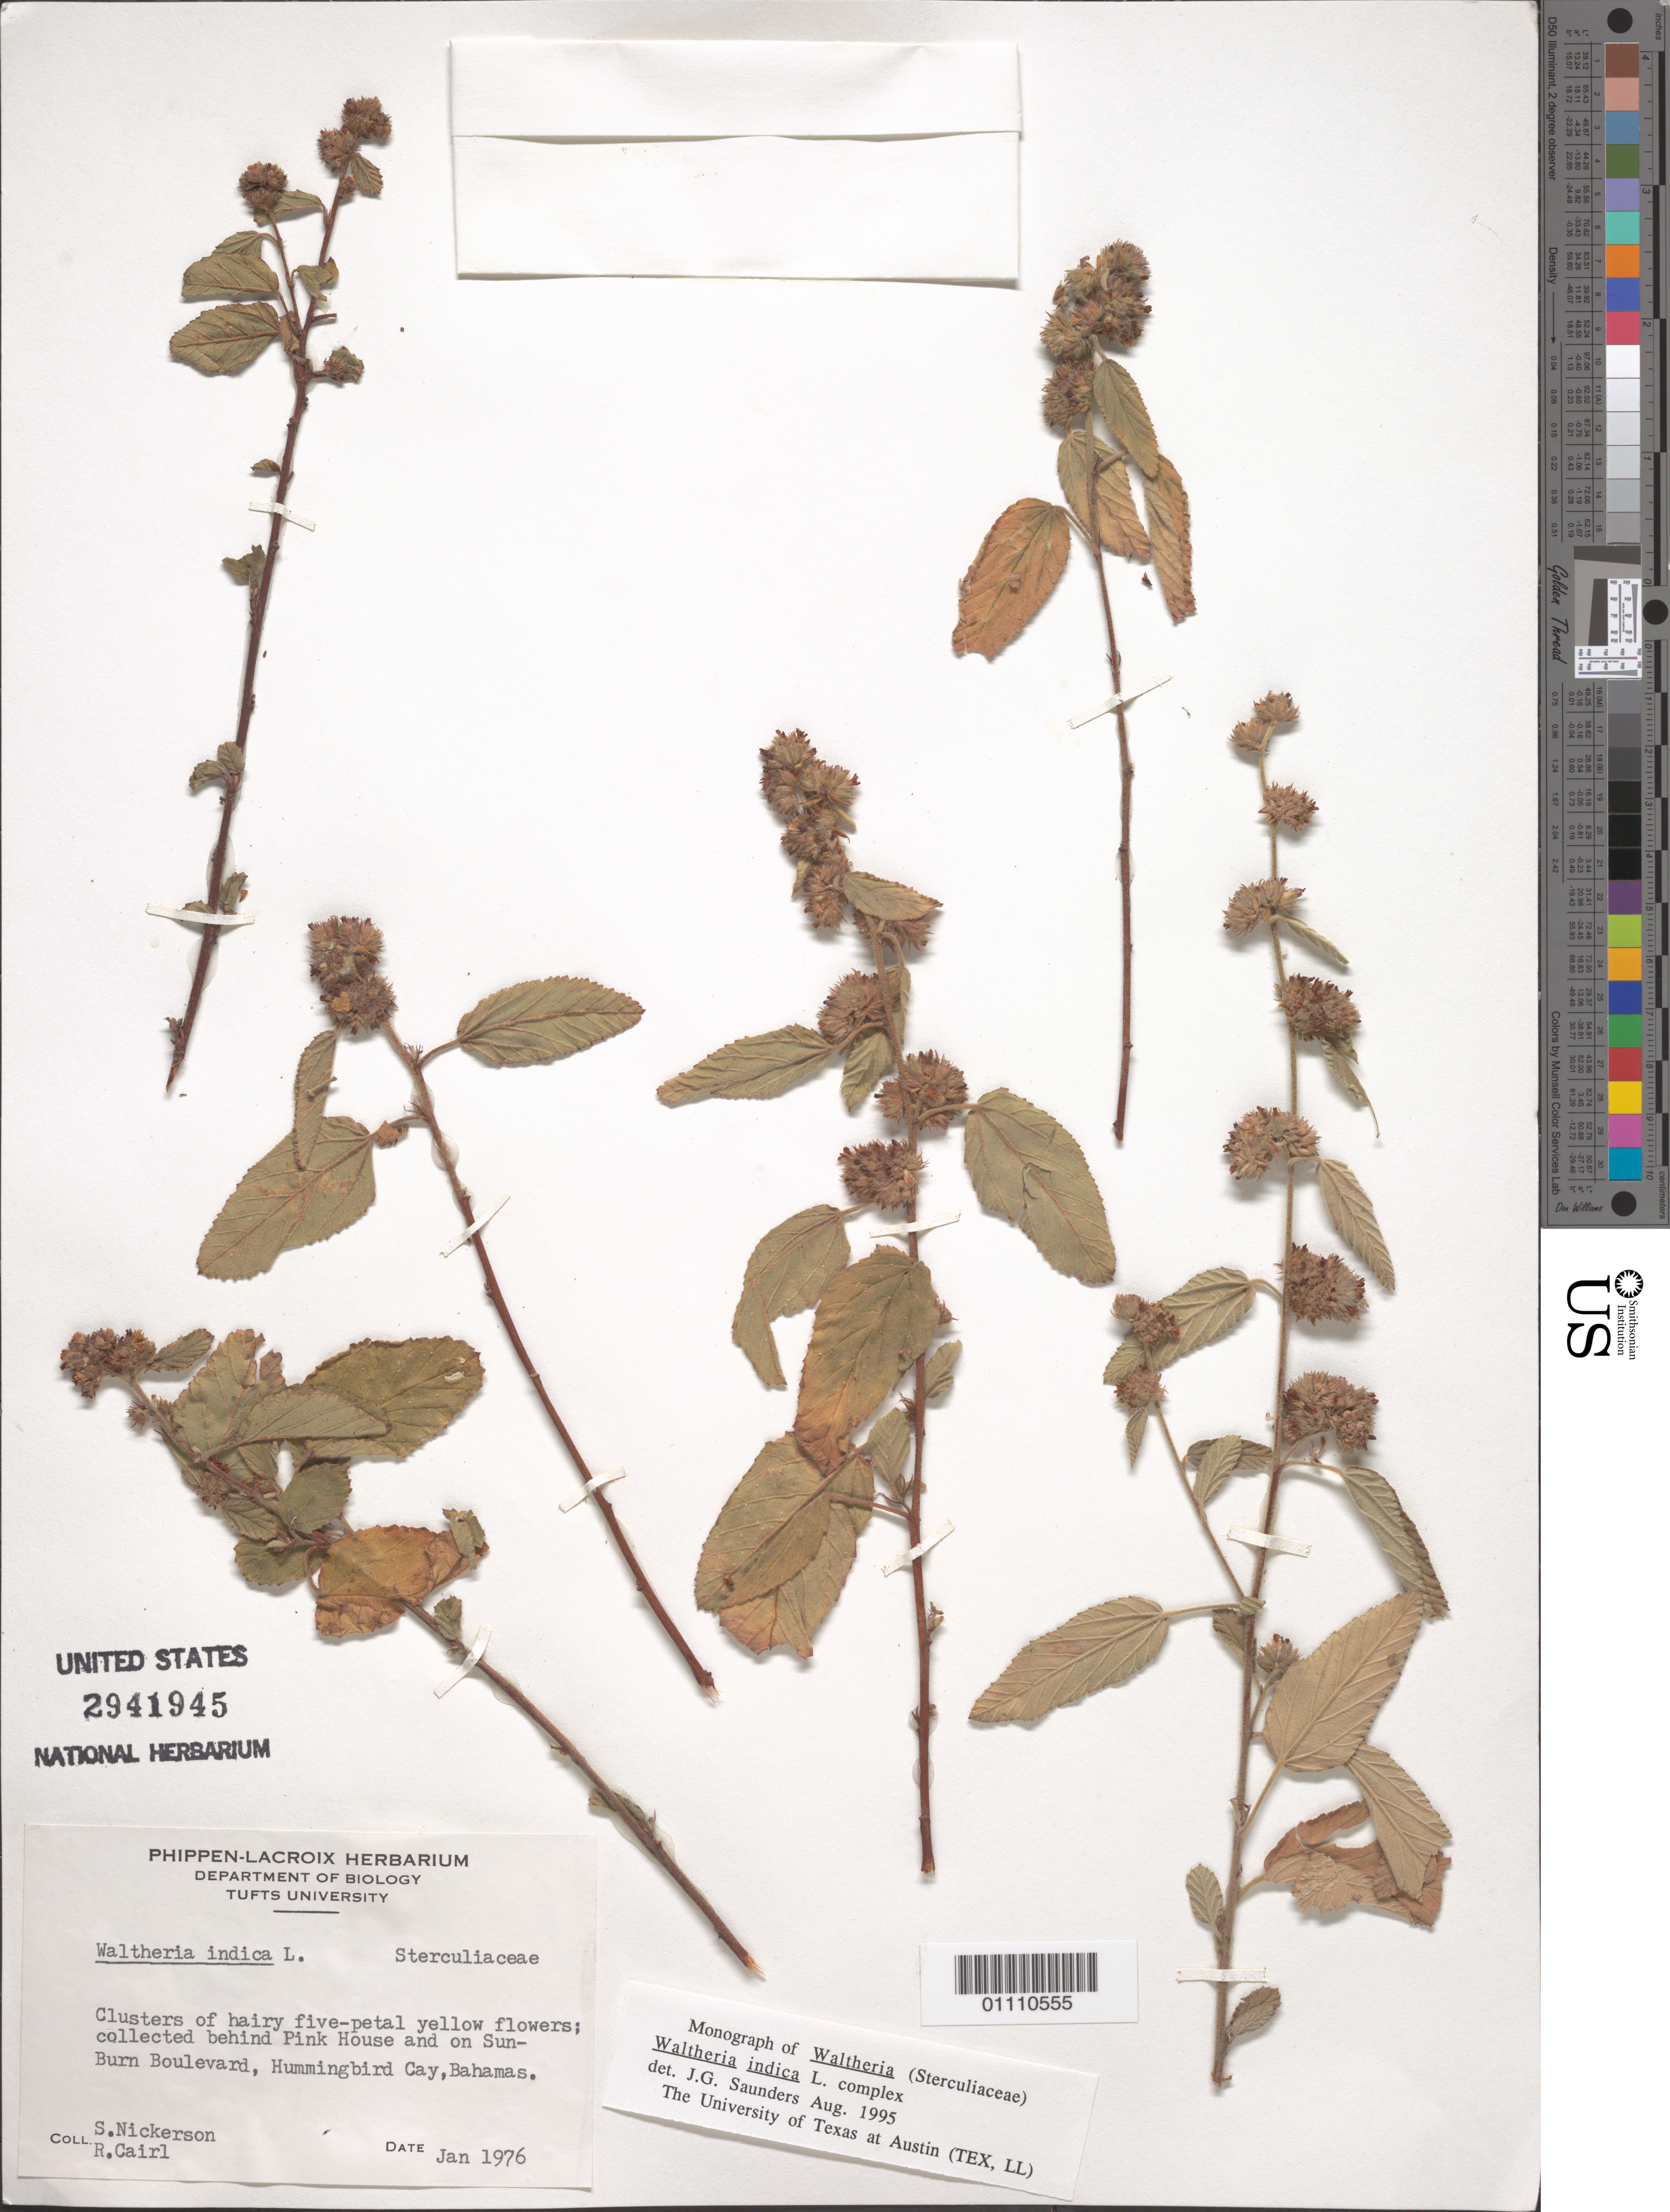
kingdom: Plantae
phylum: Tracheophyta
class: Magnoliopsida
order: Malvales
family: Malvaceae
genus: Waltheria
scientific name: Waltheria indica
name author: L.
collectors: S. Nickerson & R. Cairl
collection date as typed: Jan 1976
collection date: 1976-01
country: Bahamas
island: Hummingbird Cay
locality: Behind Pink House and on Sun-Burn Boulevard, Hummingbird Cay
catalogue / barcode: US 2941945